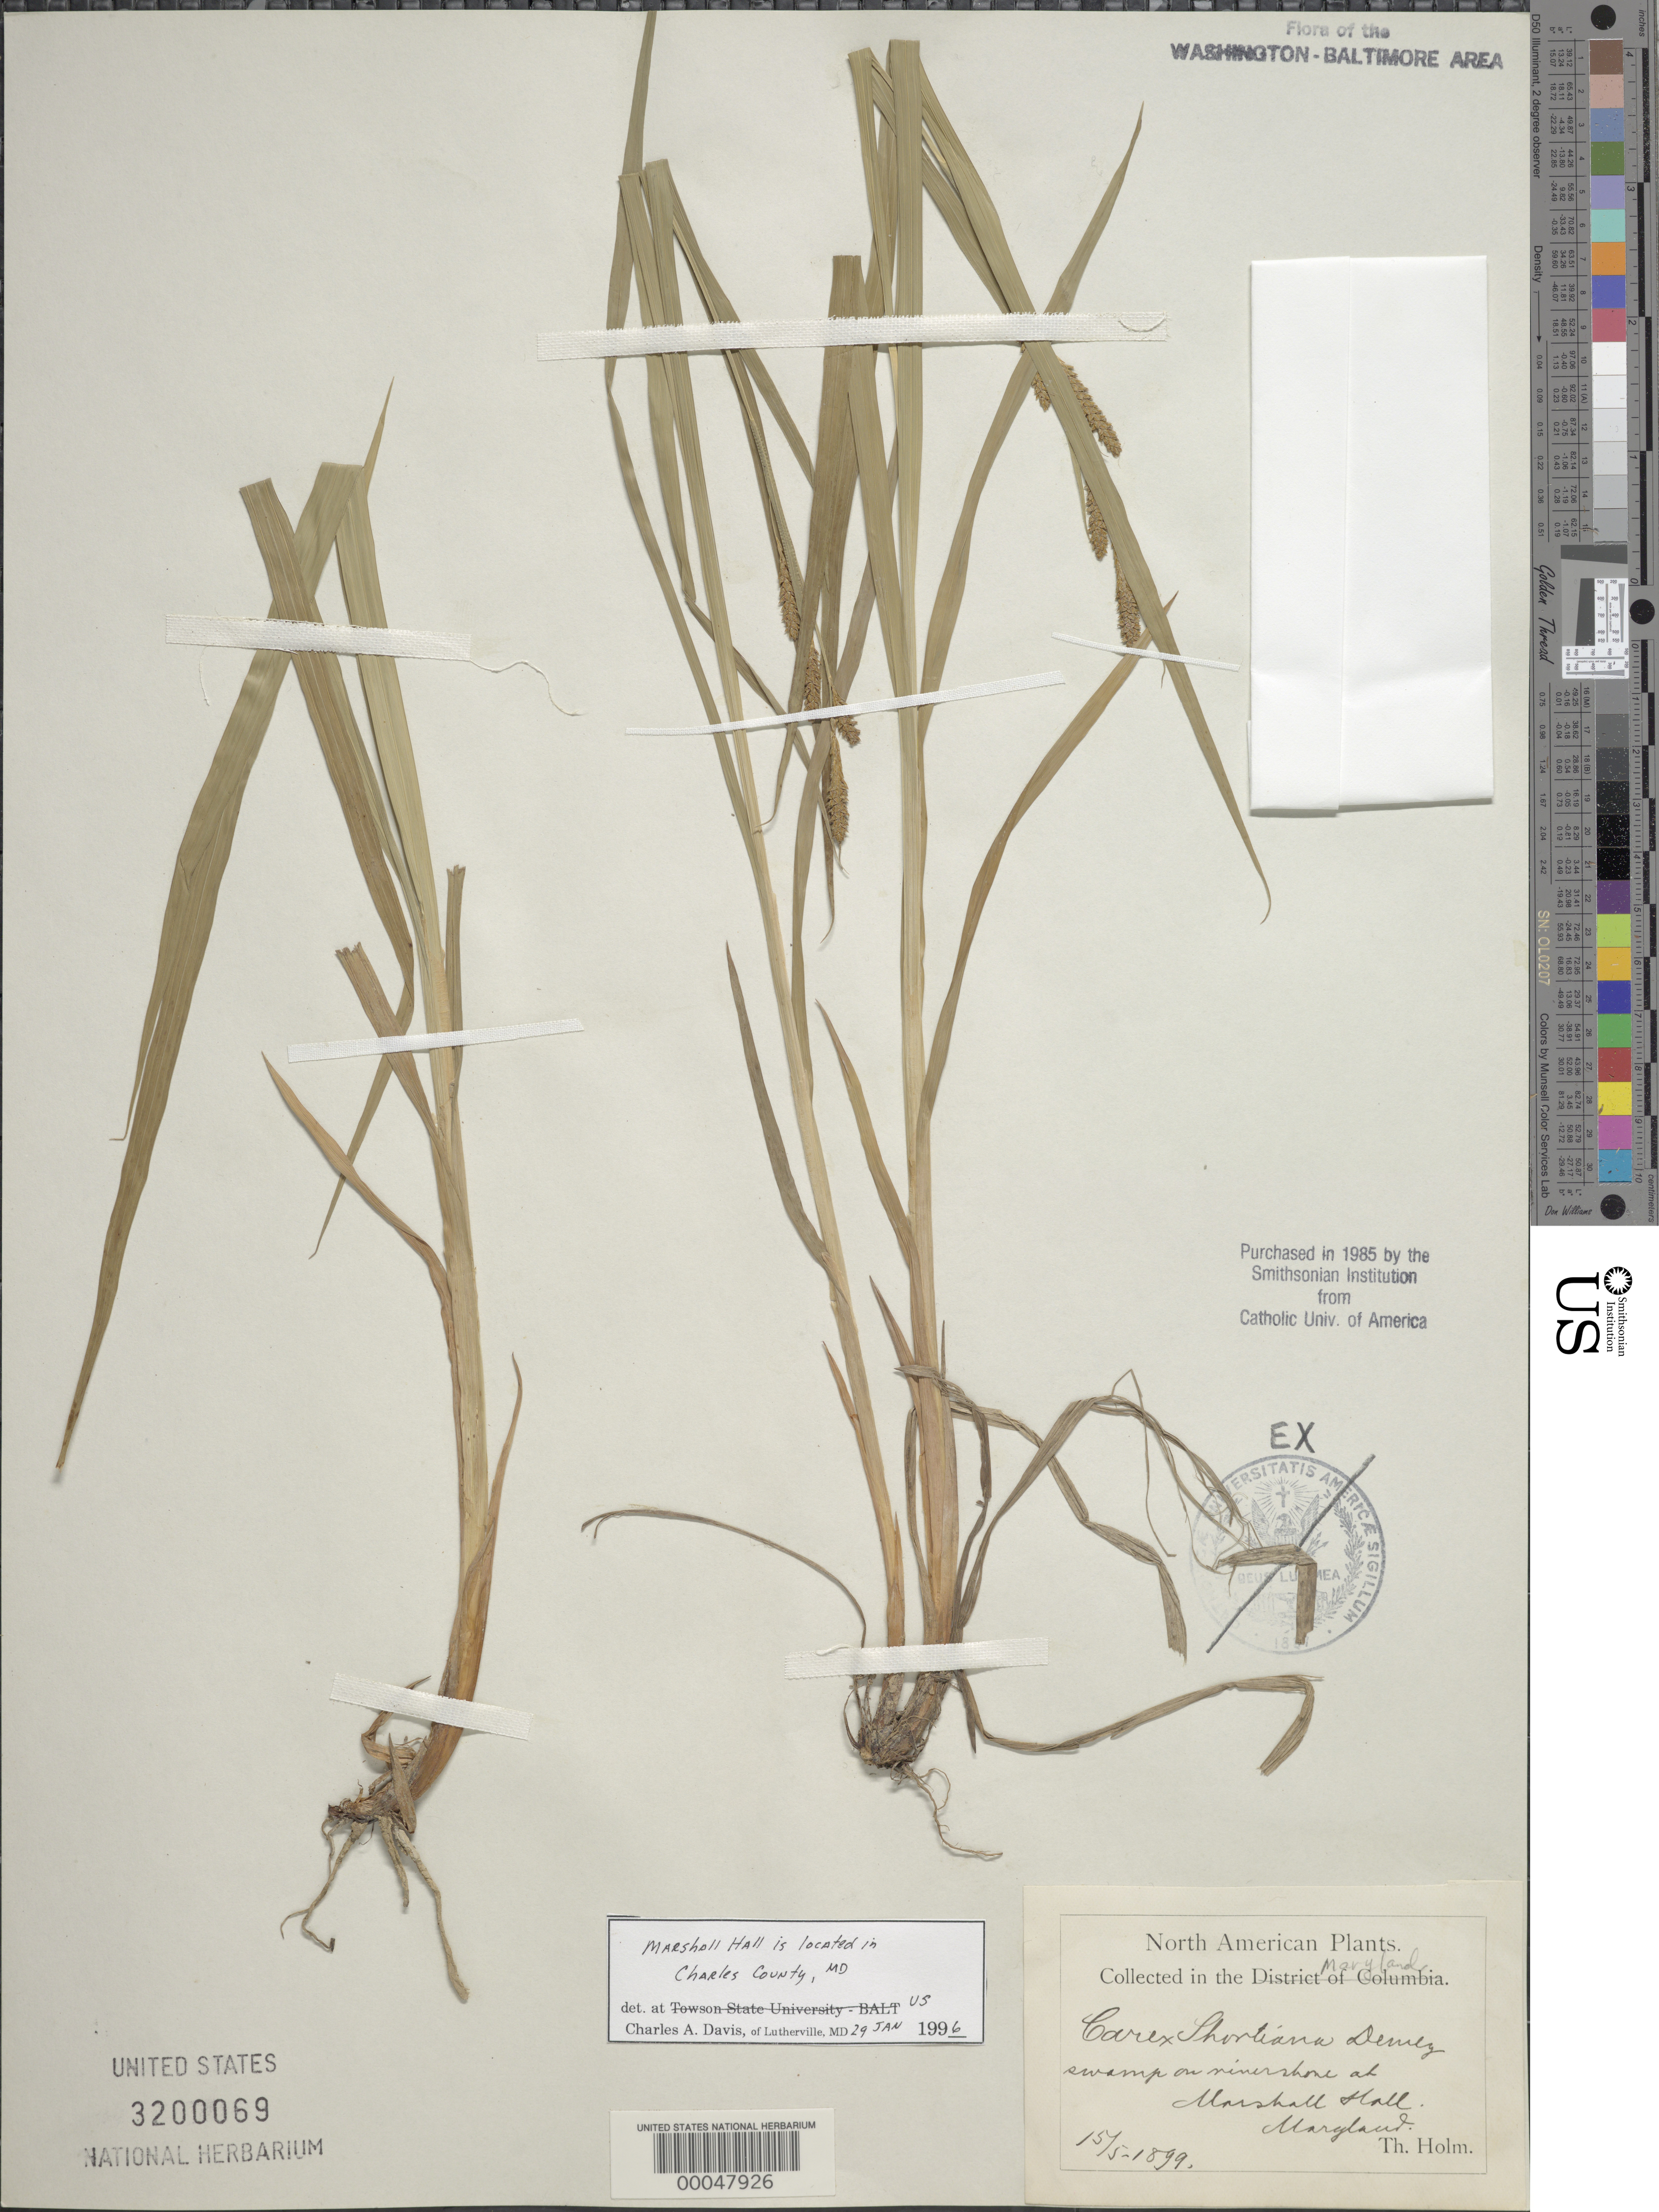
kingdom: Plantae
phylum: Tracheophyta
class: Liliopsida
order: Poales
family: Cyperaceae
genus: Carex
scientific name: Carex shortiana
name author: Dewey & Torr.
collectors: T. Holm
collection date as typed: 15 May 1899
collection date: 1899-05-15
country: United States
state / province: Maryland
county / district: Charles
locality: Marshall Hall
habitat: Swamp on rivershore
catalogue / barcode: US 3200069